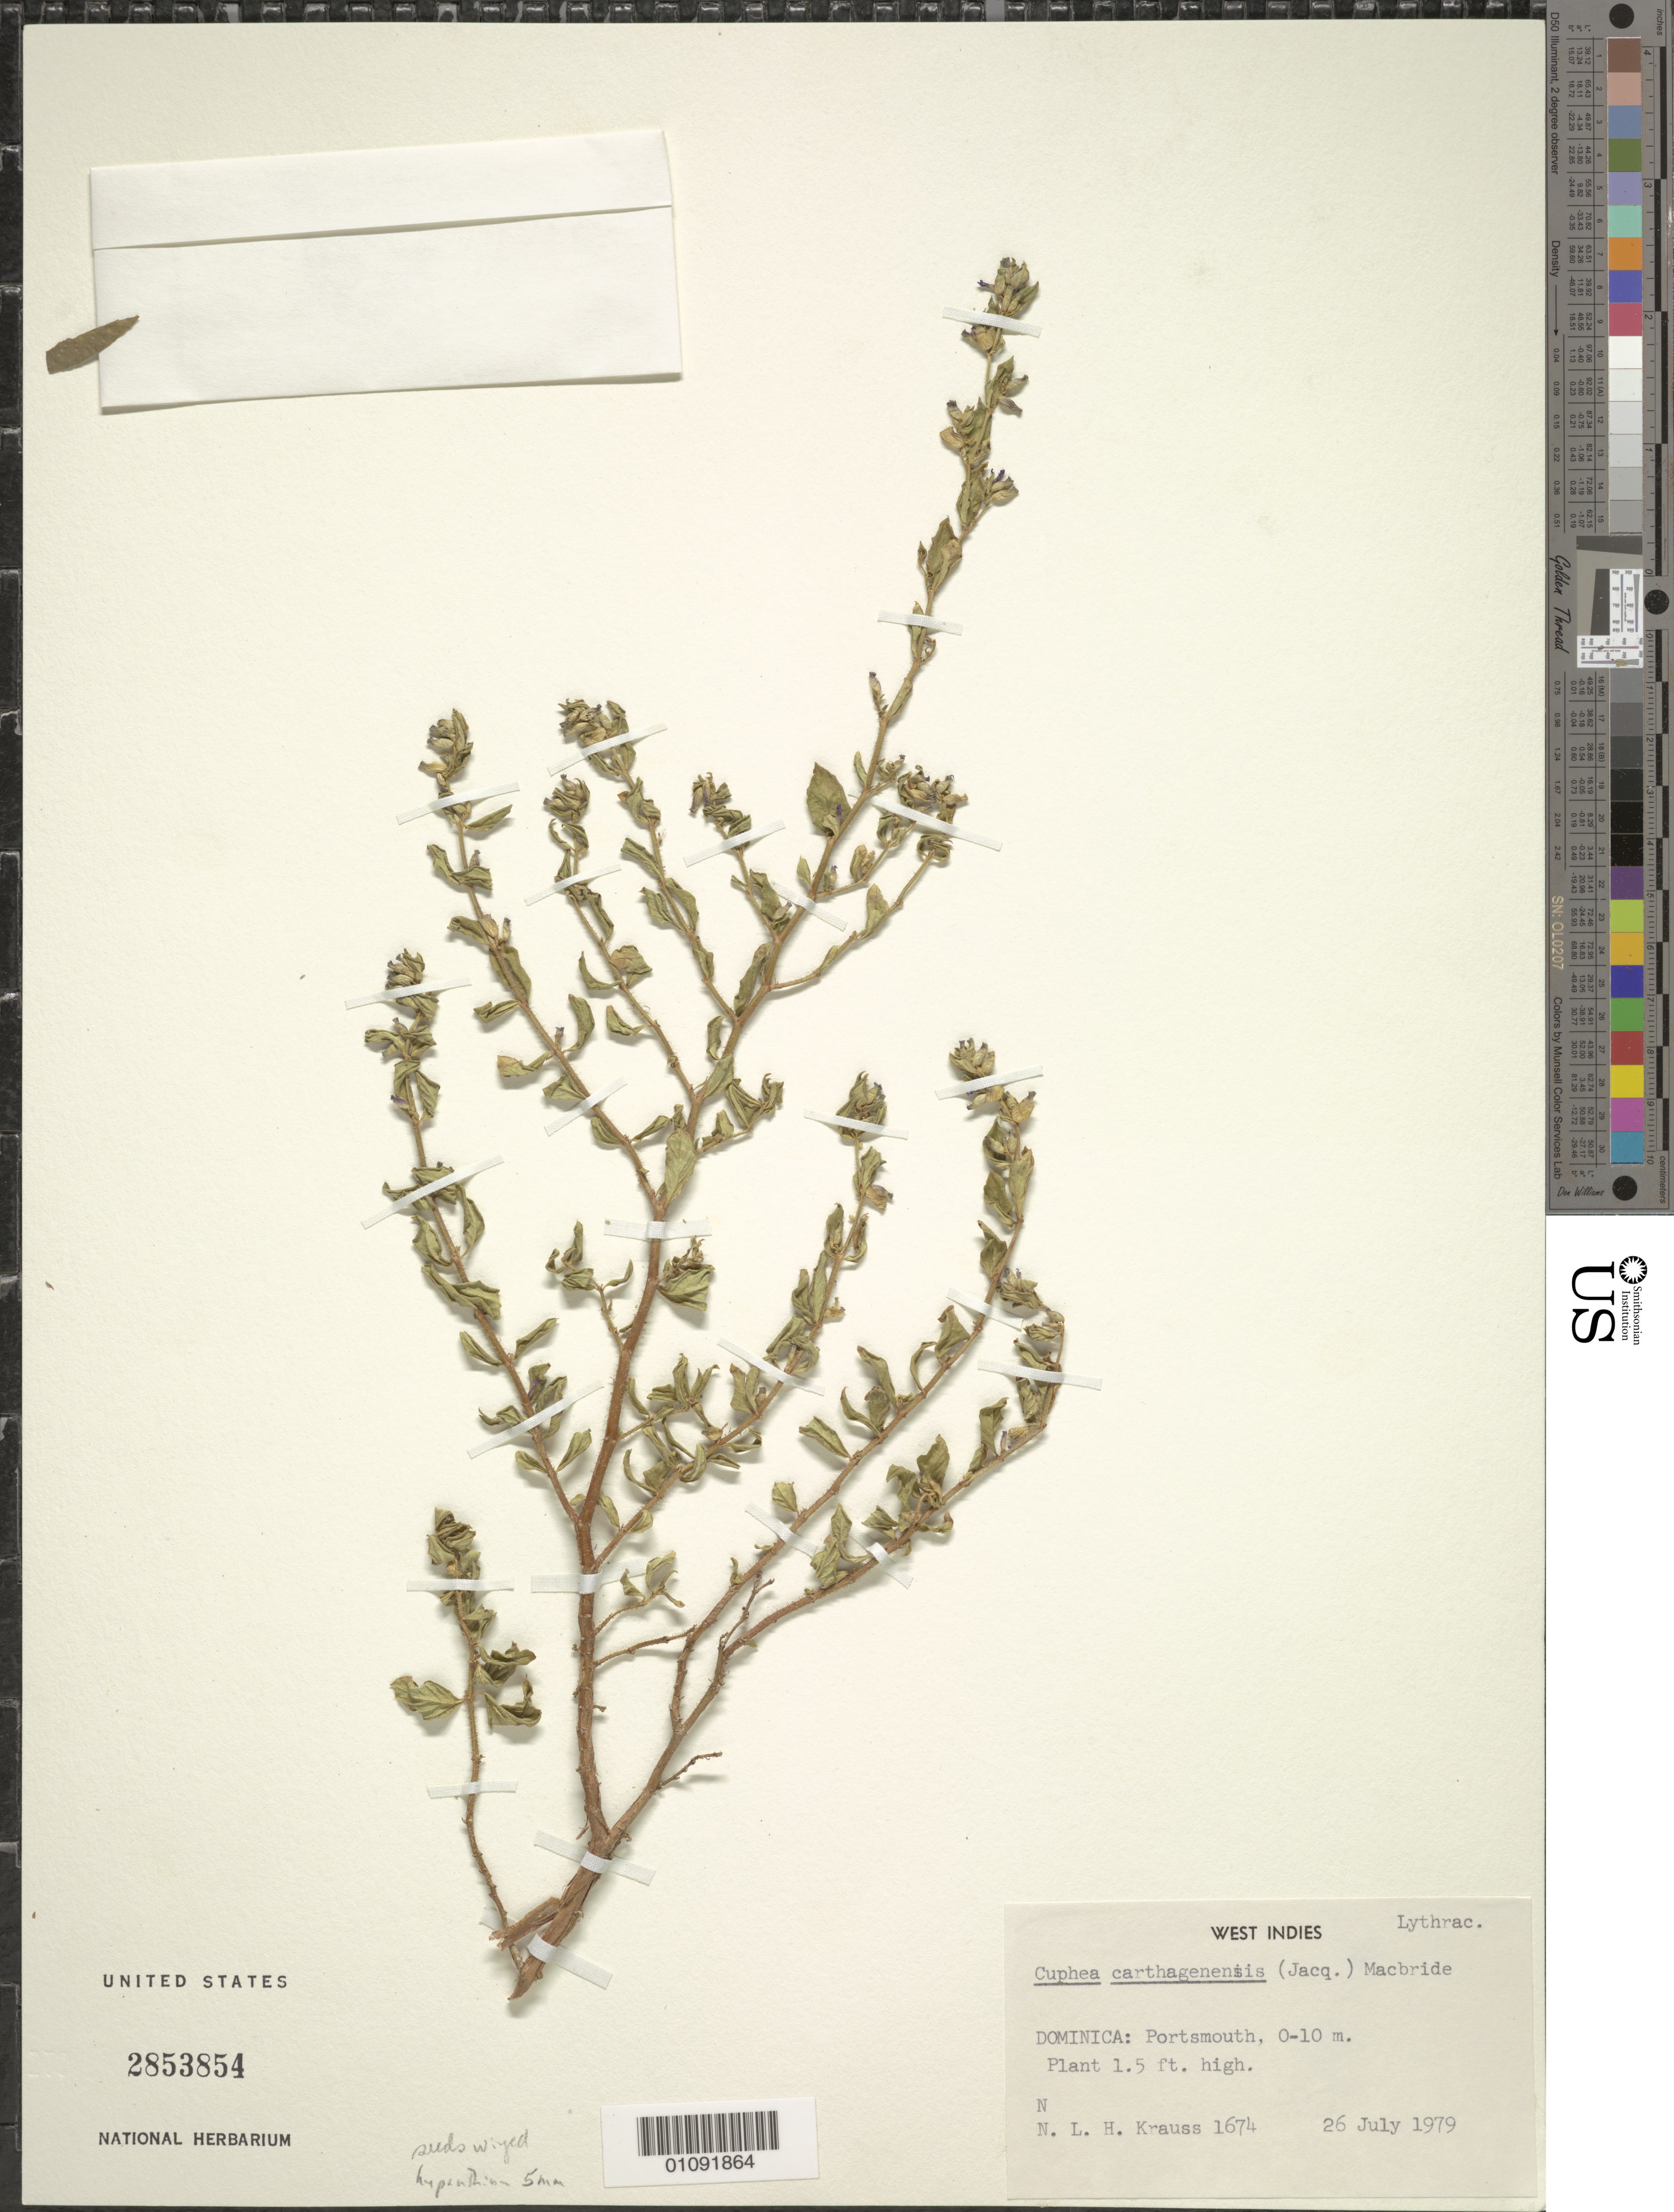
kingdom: Plantae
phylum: Tracheophyta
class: Magnoliopsida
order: Myrtales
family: Lythraceae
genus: Cuphea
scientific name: Cuphea carthagenensis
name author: (Jacq.) J.F. Macbr.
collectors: N. Krauss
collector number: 1674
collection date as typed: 26 Jul 1979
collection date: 1979-07-26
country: Dominica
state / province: St. John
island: Dominica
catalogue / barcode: US 2853854